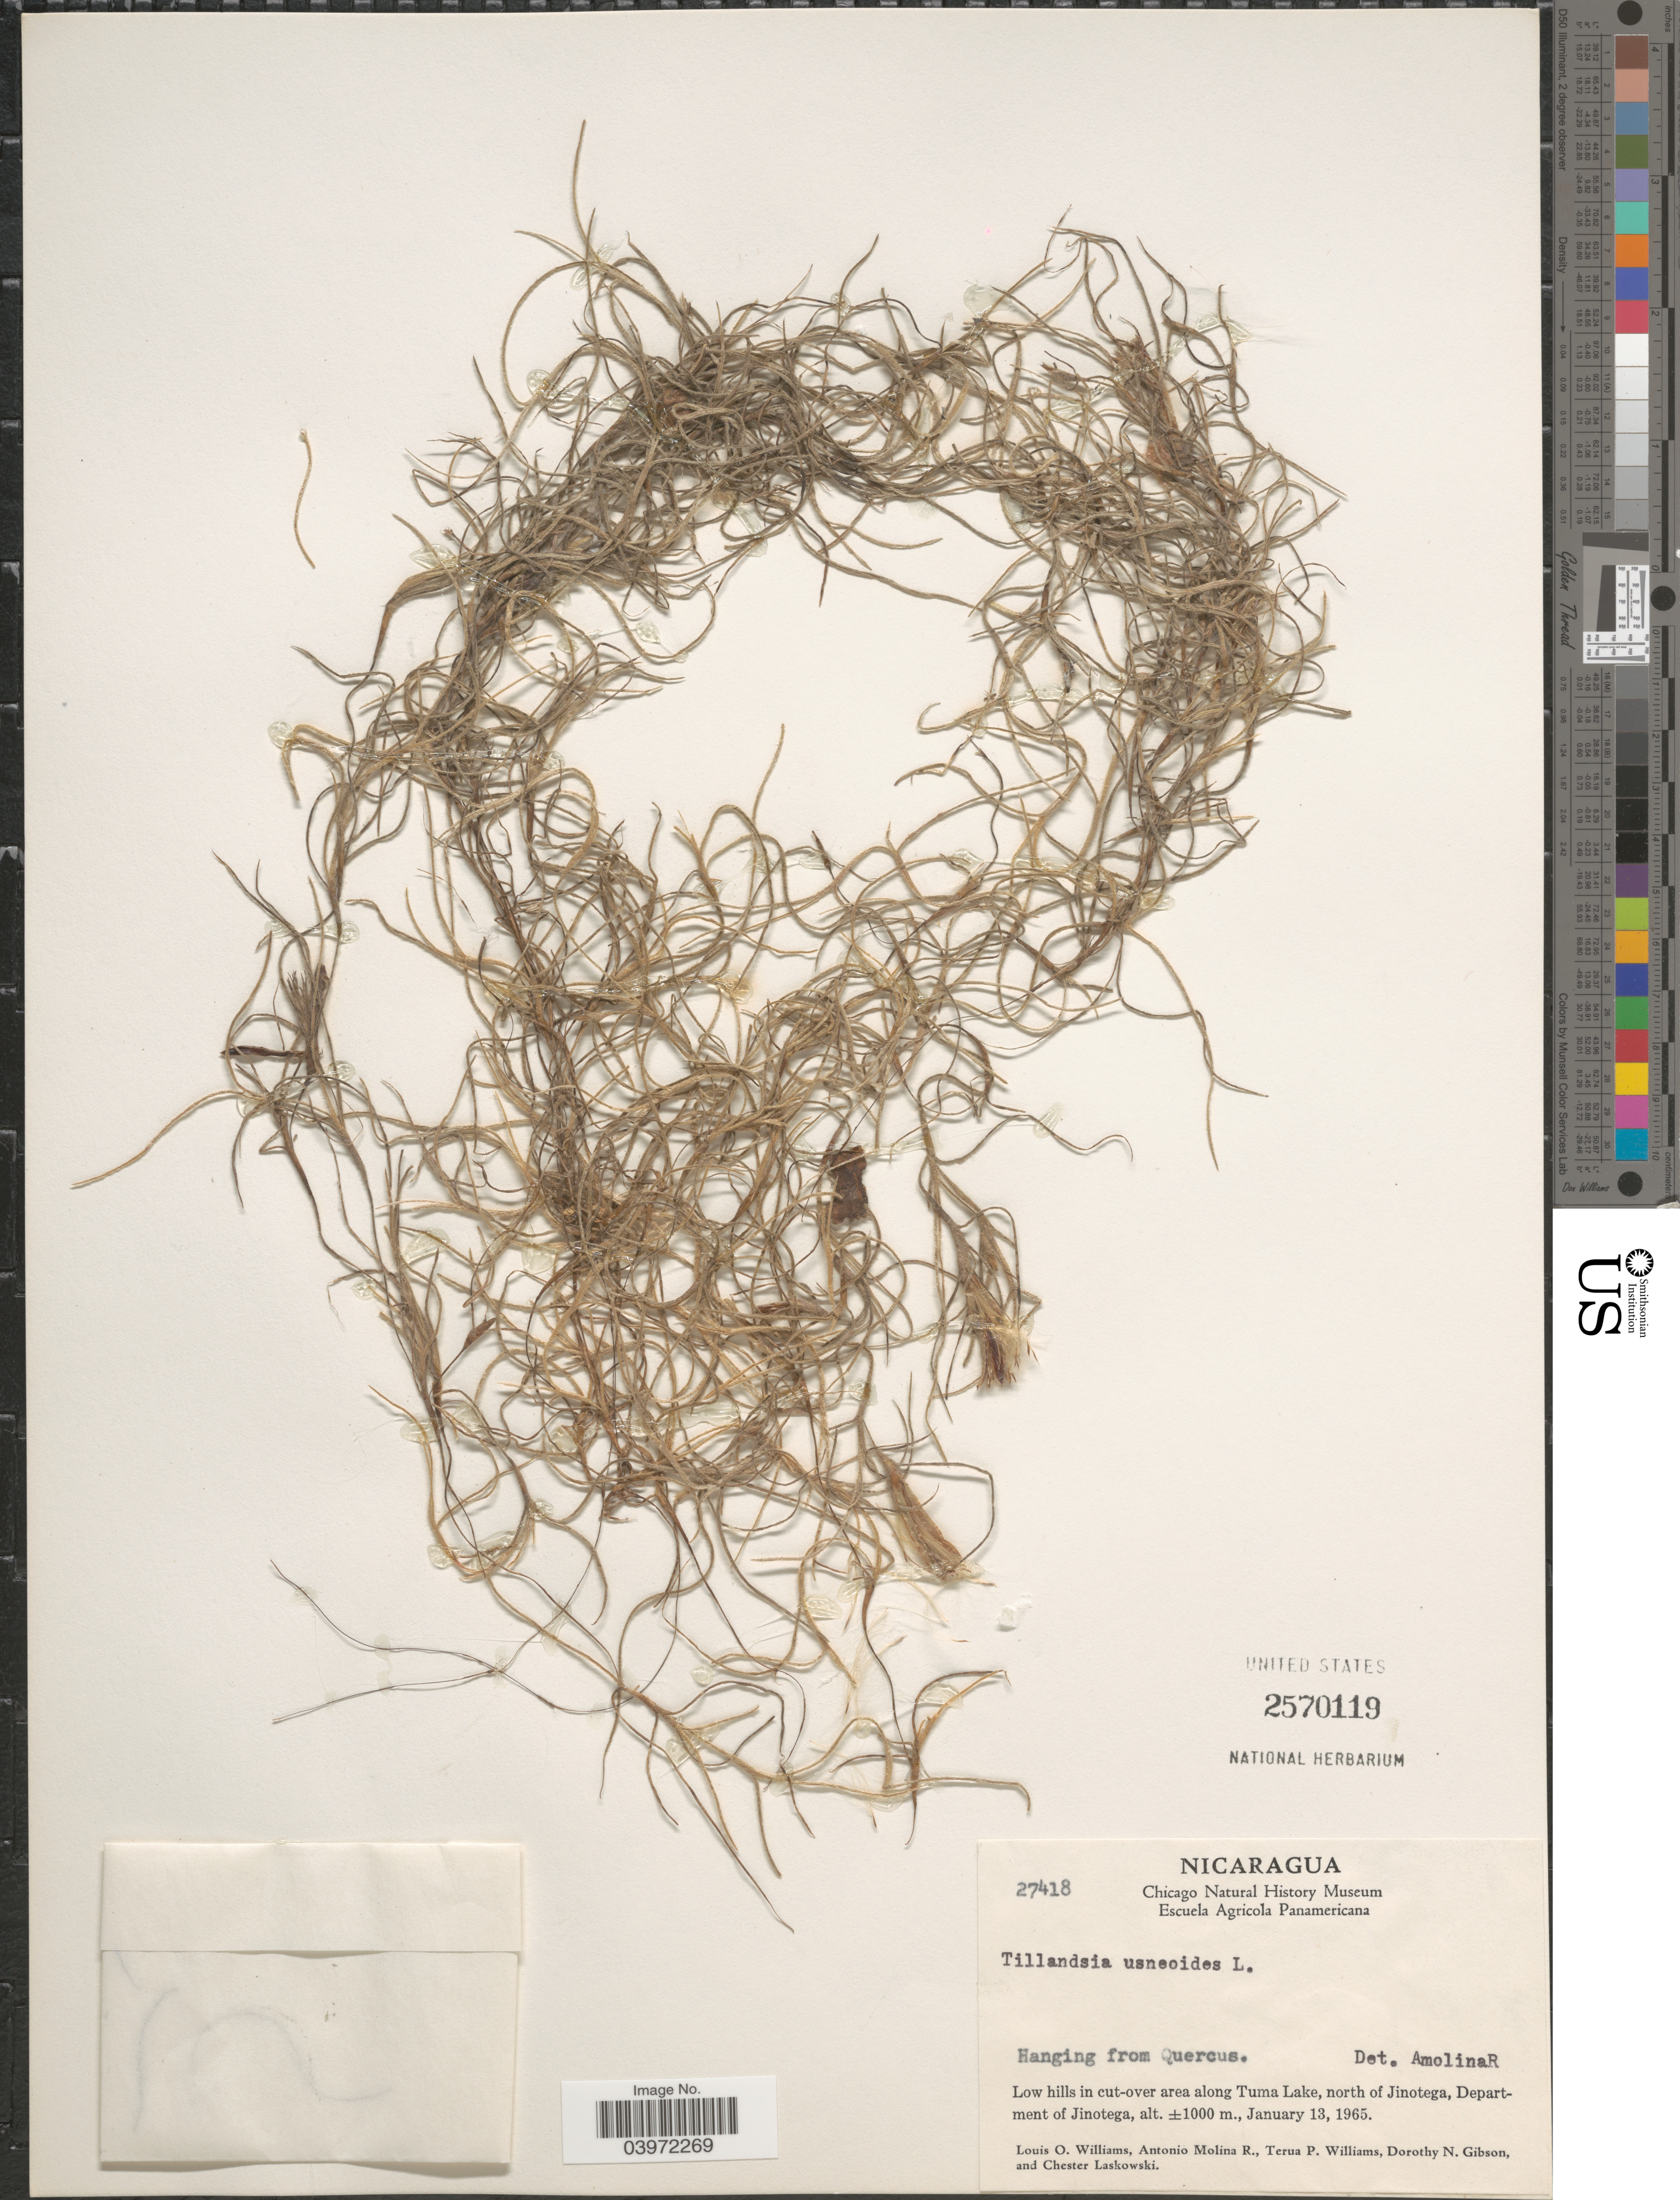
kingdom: Plantae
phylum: Tracheophyta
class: Liliopsida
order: Poales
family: Bromeliaceae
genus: Tillandsia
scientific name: Tillandsia usneoides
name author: (L.) L.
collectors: L. O. Williams, A. Molina R., T. Williams, D. N. Gibson & C. Laskowski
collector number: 27418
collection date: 1965-01-13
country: Nicaragua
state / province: Jinotega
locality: Low hills in cut-over area along Tuma Lake, north of Jinotega, Department of Jinotega.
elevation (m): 1000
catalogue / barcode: US 2570119